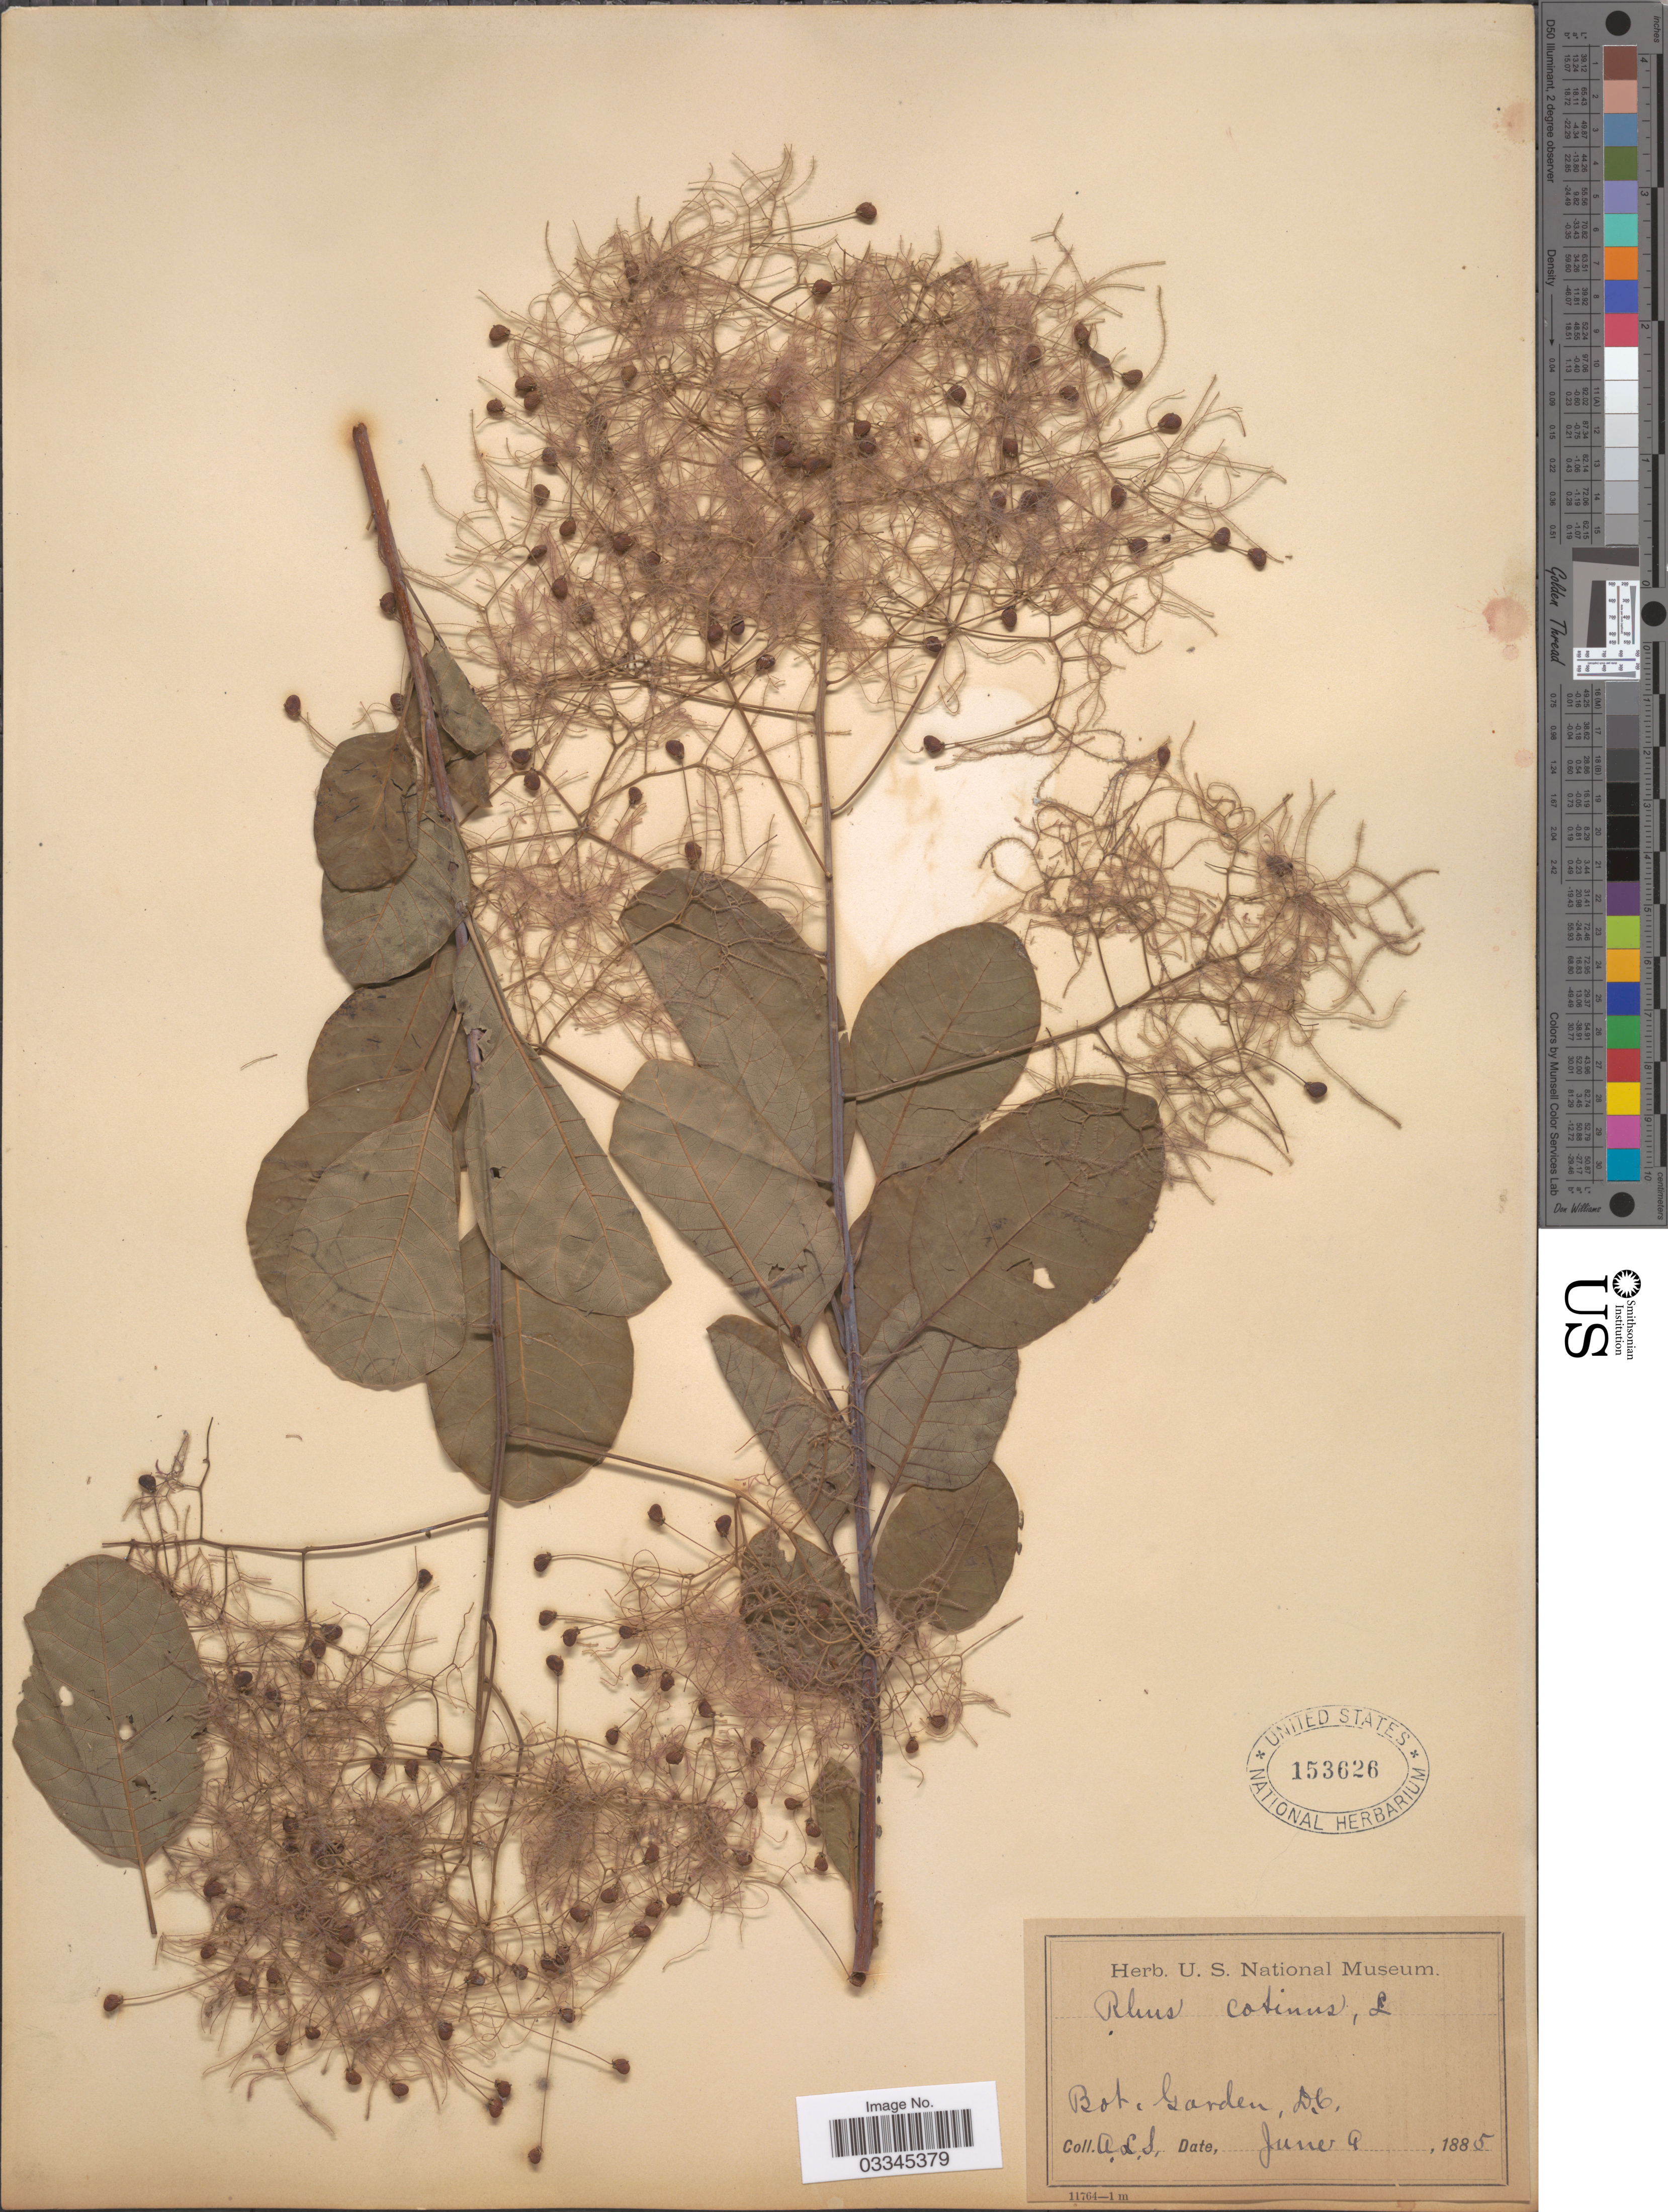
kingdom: Plantae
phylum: Tracheophyta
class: Magnoliopsida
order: Sapindales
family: Anacardiaceae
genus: Cotinus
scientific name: Cotinus coggygria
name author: Scop.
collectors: A. L. S.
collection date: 1885-06-09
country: United States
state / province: District of Columbia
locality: Bot. Garden, D.C.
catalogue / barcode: US 153626